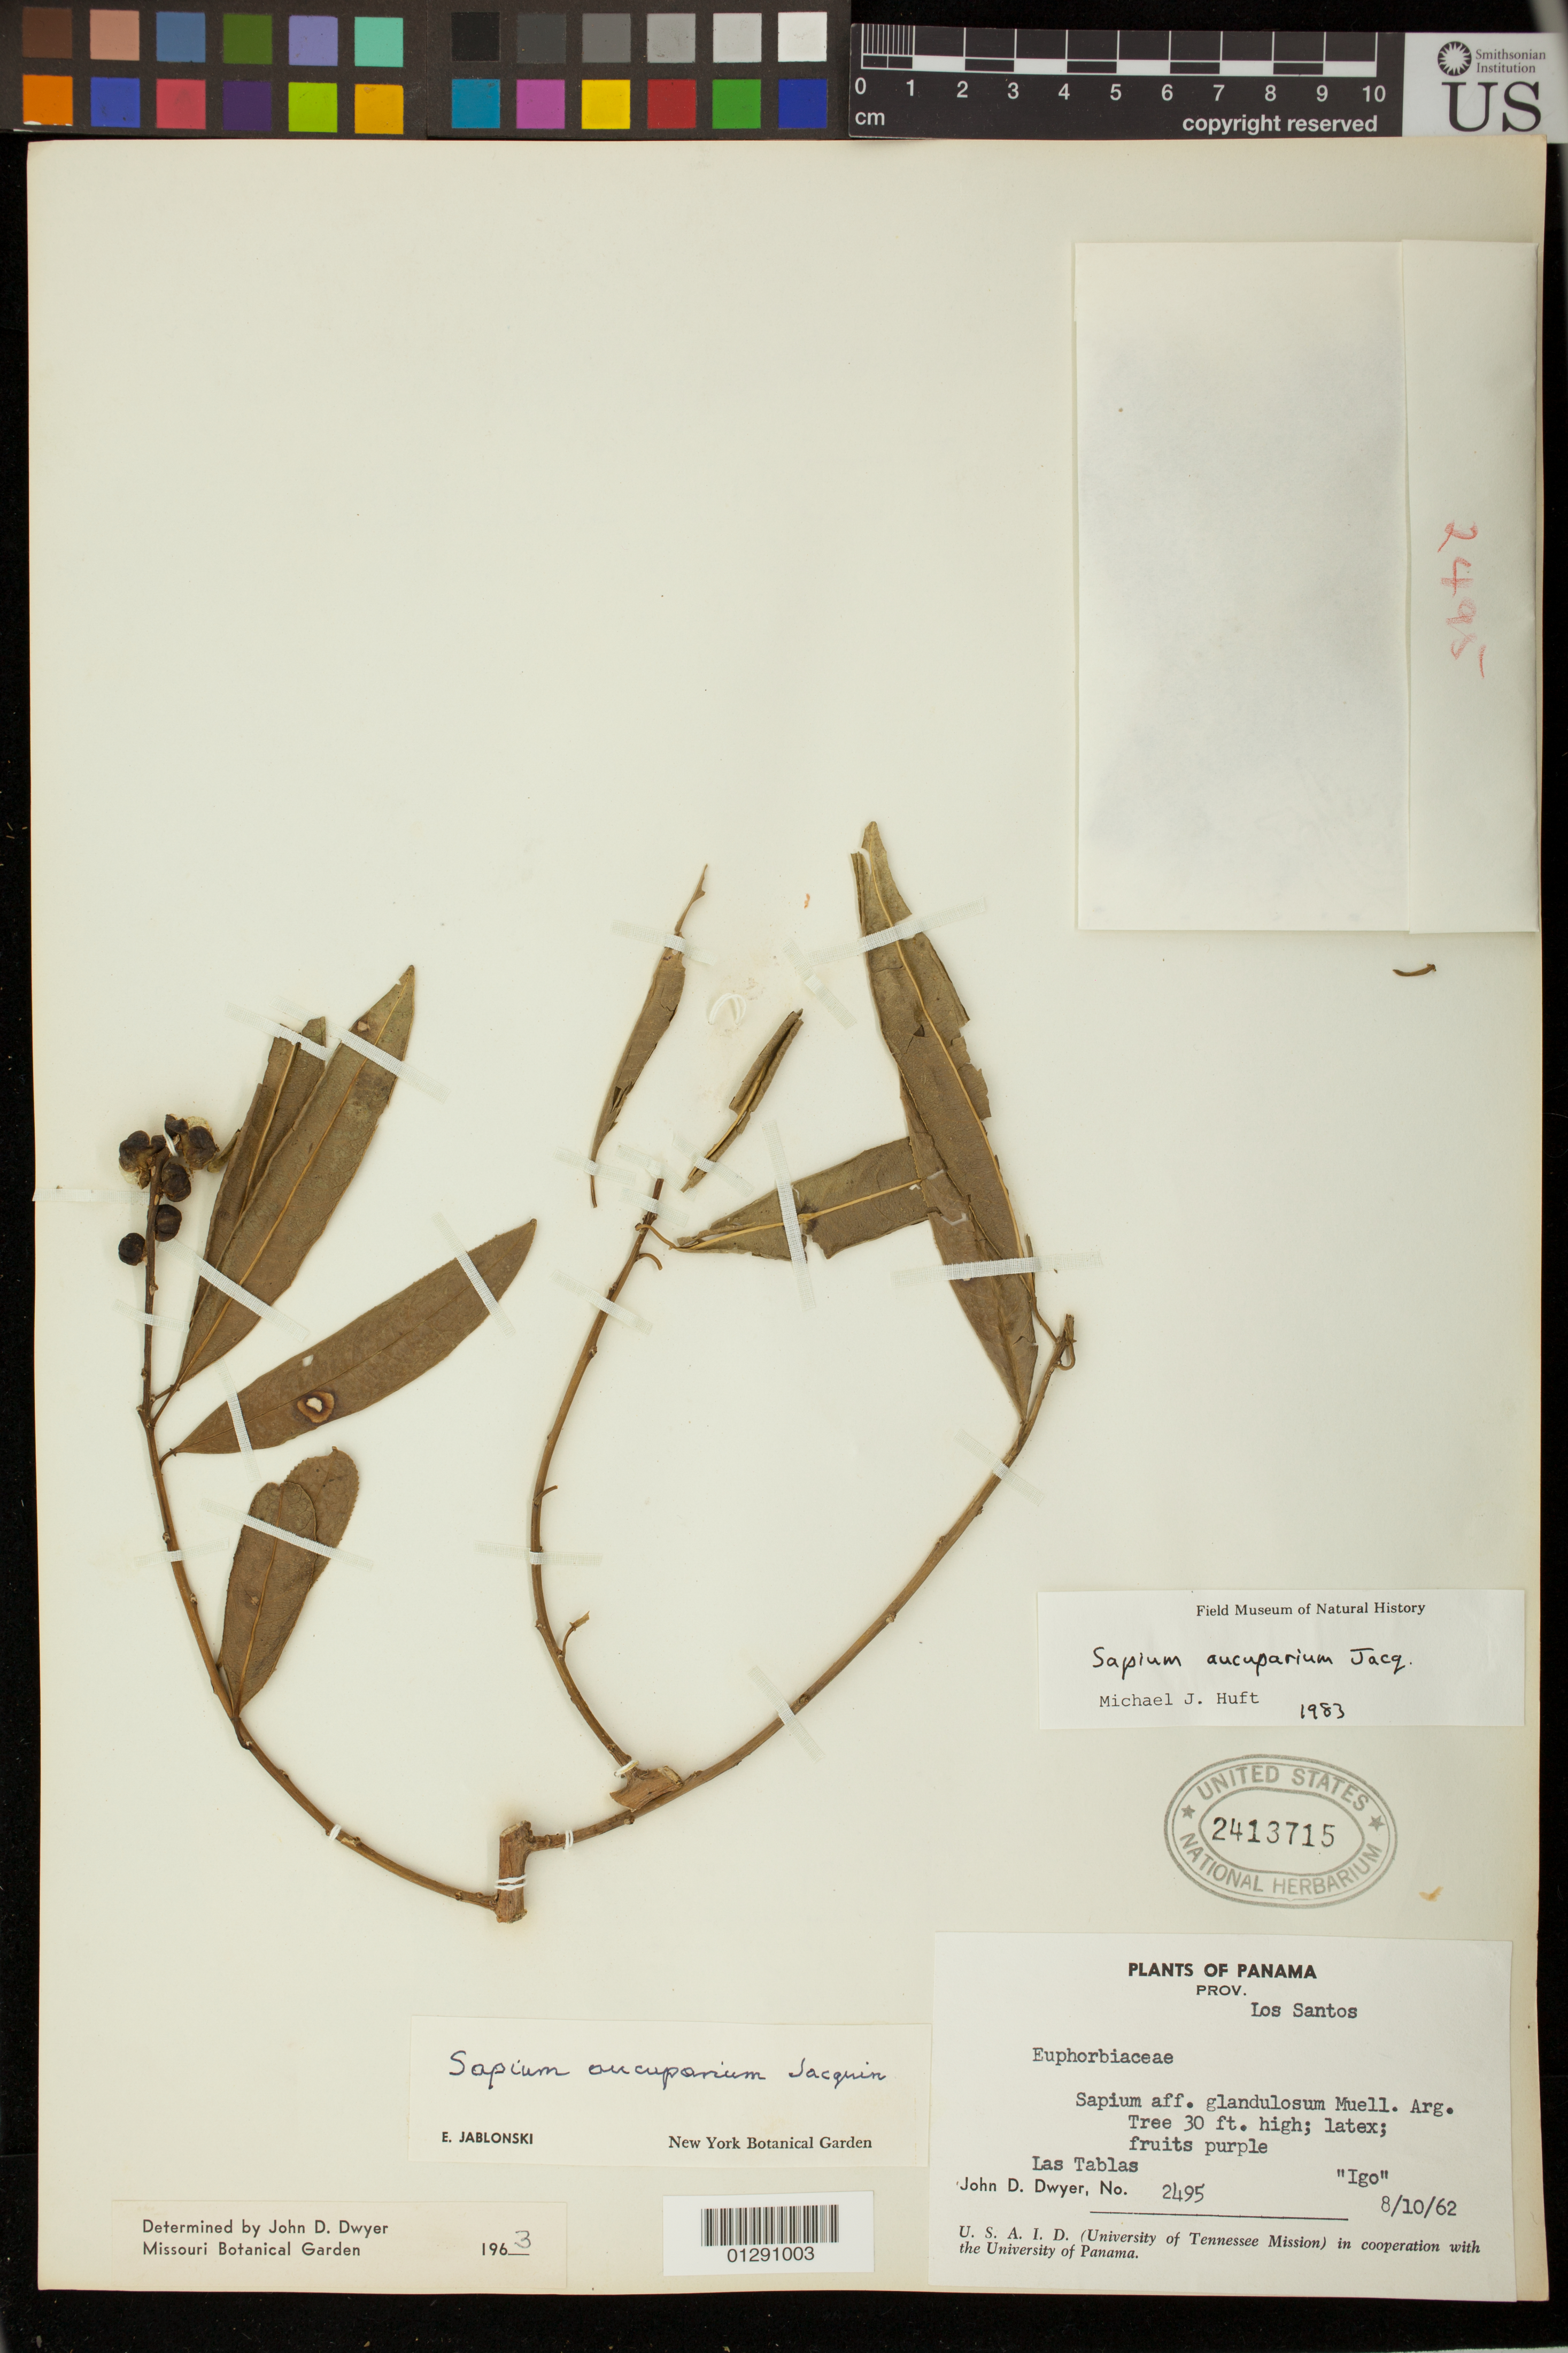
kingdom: Plantae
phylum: Tracheophyta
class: Magnoliopsida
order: Malpighiales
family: Euphorbiaceae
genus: Sapium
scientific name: Sapium aucuparium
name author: Jacq.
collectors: J. D. Dwyer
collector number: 2495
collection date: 1962-08-10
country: Panama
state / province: Los Santos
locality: Las Tablas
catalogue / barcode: US 2413715